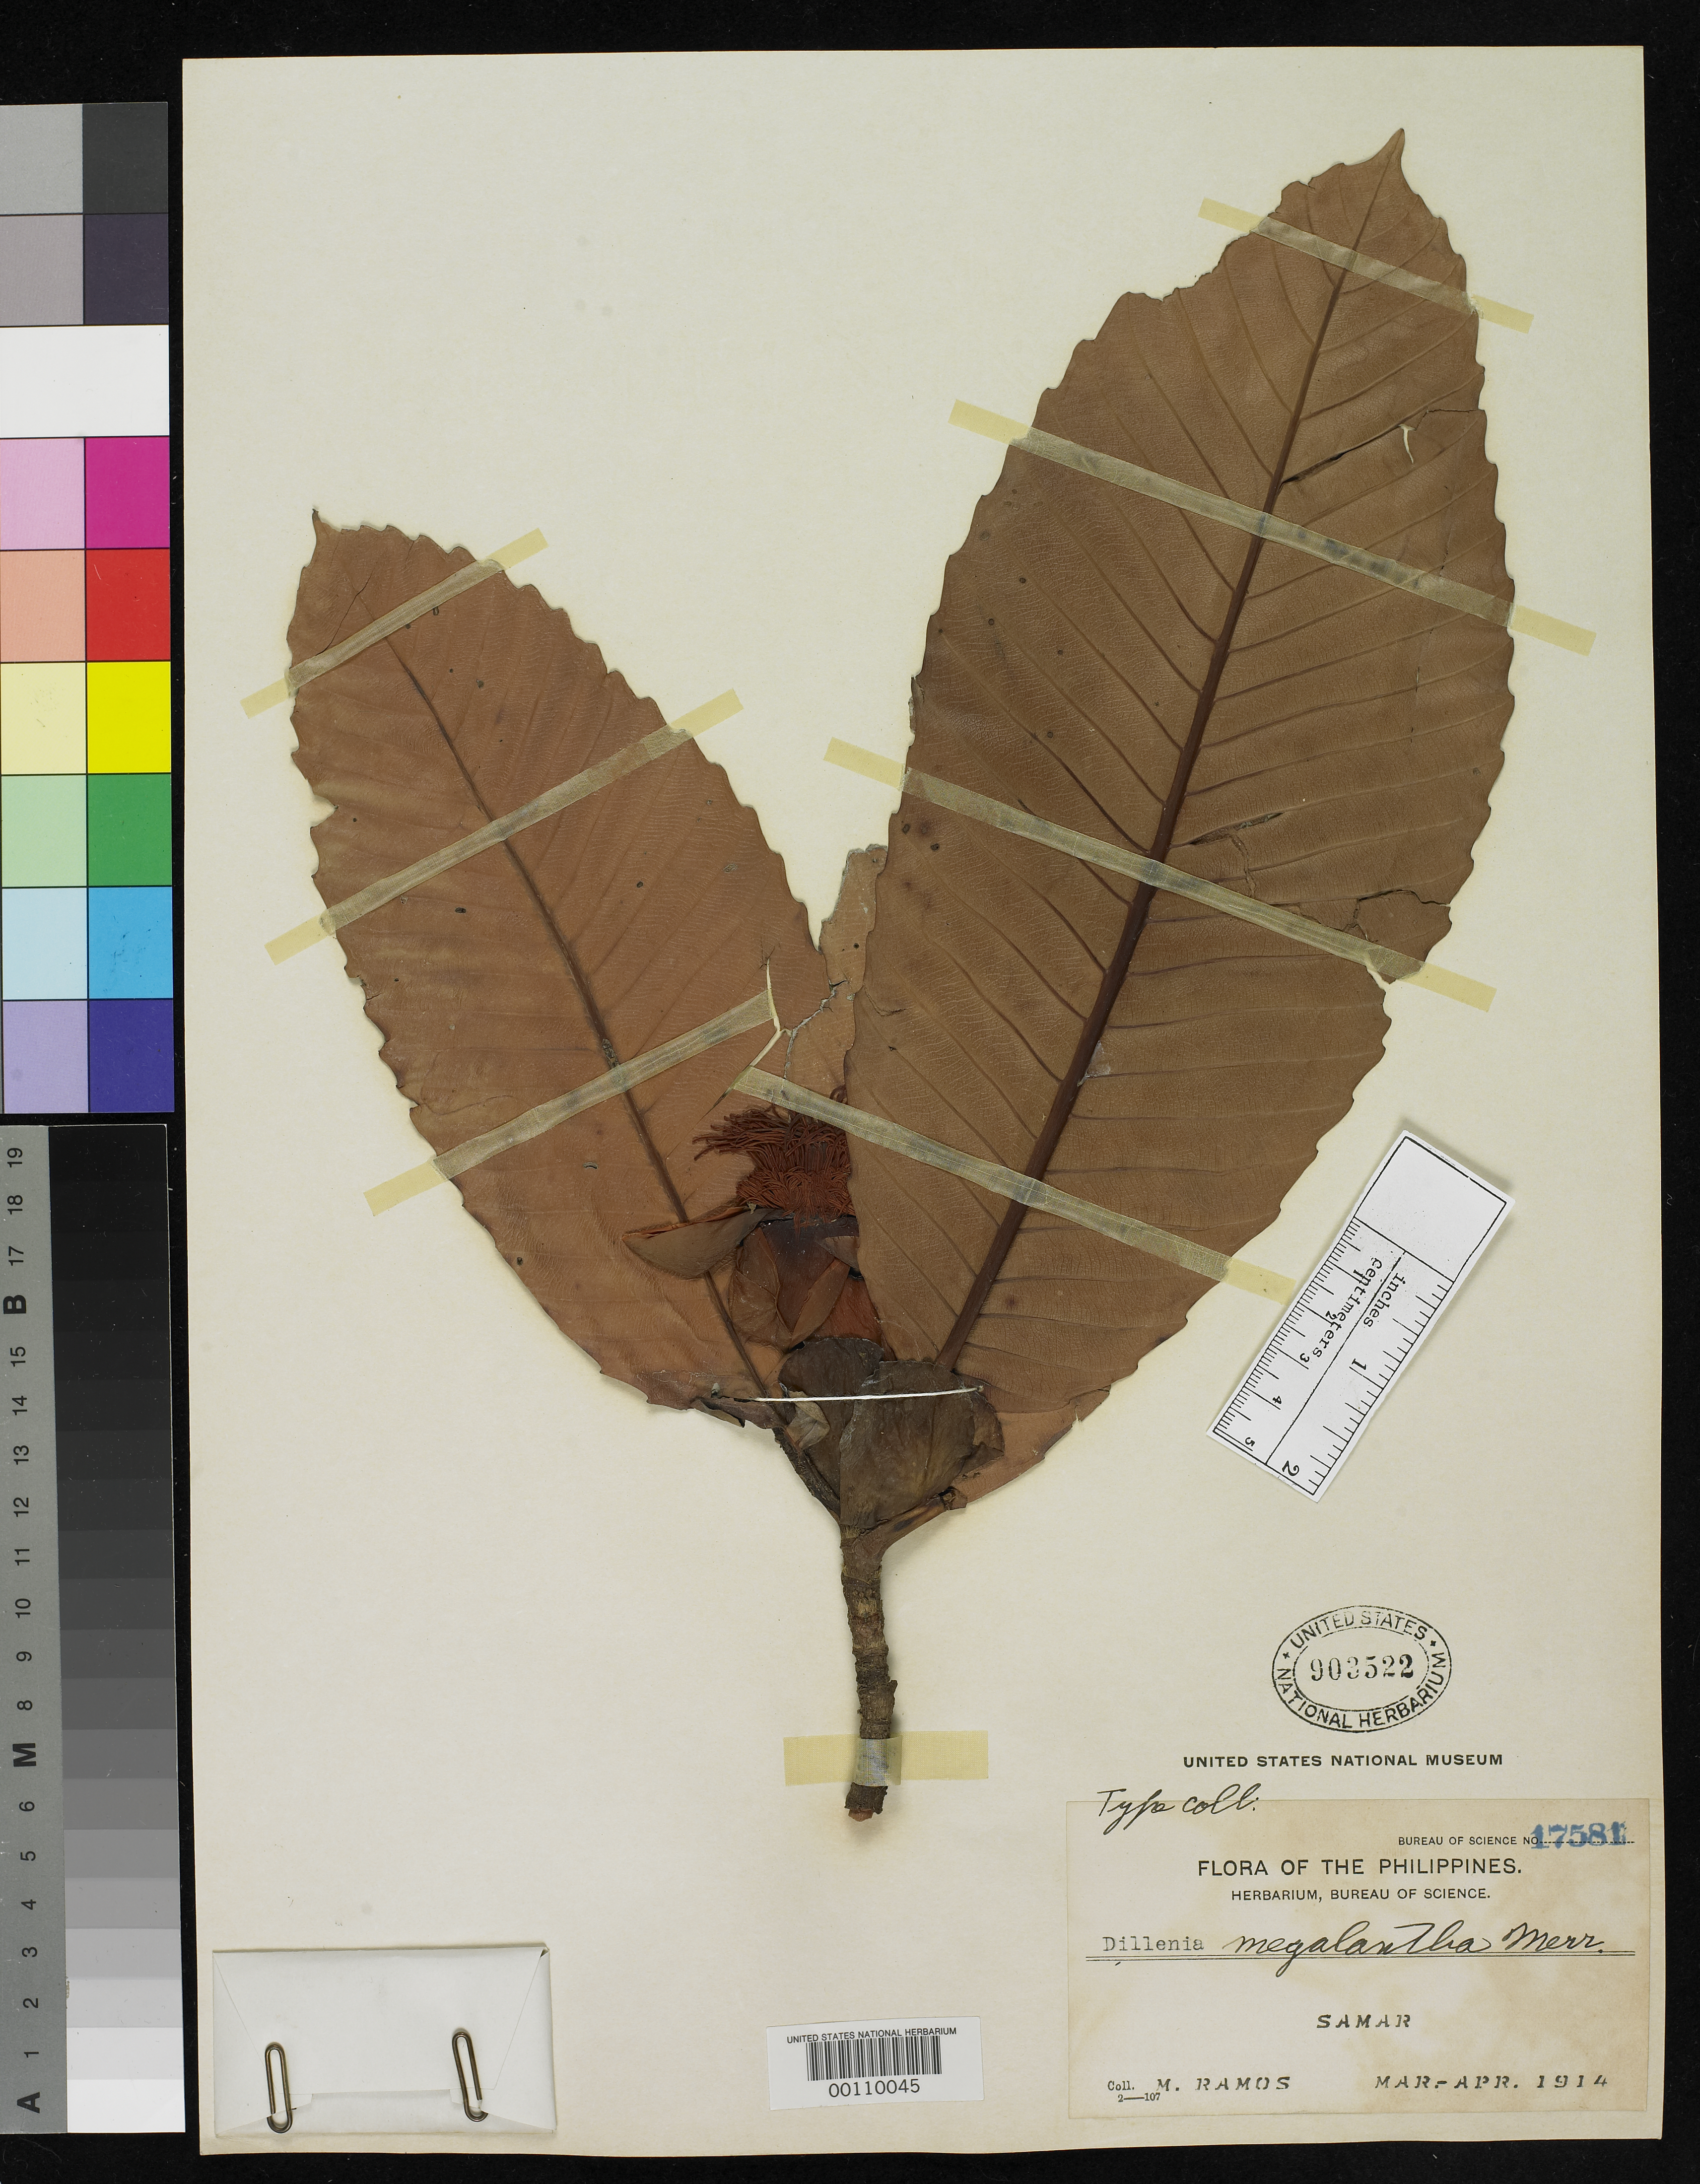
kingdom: Plantae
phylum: Tracheophyta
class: Magnoliopsida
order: Dilleniales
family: Dilleniaceae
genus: Dillenia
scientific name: Dillenia megalantha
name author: Merr.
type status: Isotype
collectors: M. Ramos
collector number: Bur. Sci, 17581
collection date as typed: Mar 1914 to -- Apr 1914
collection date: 1914-03/1914-04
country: Philippines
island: Samar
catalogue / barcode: US 903522